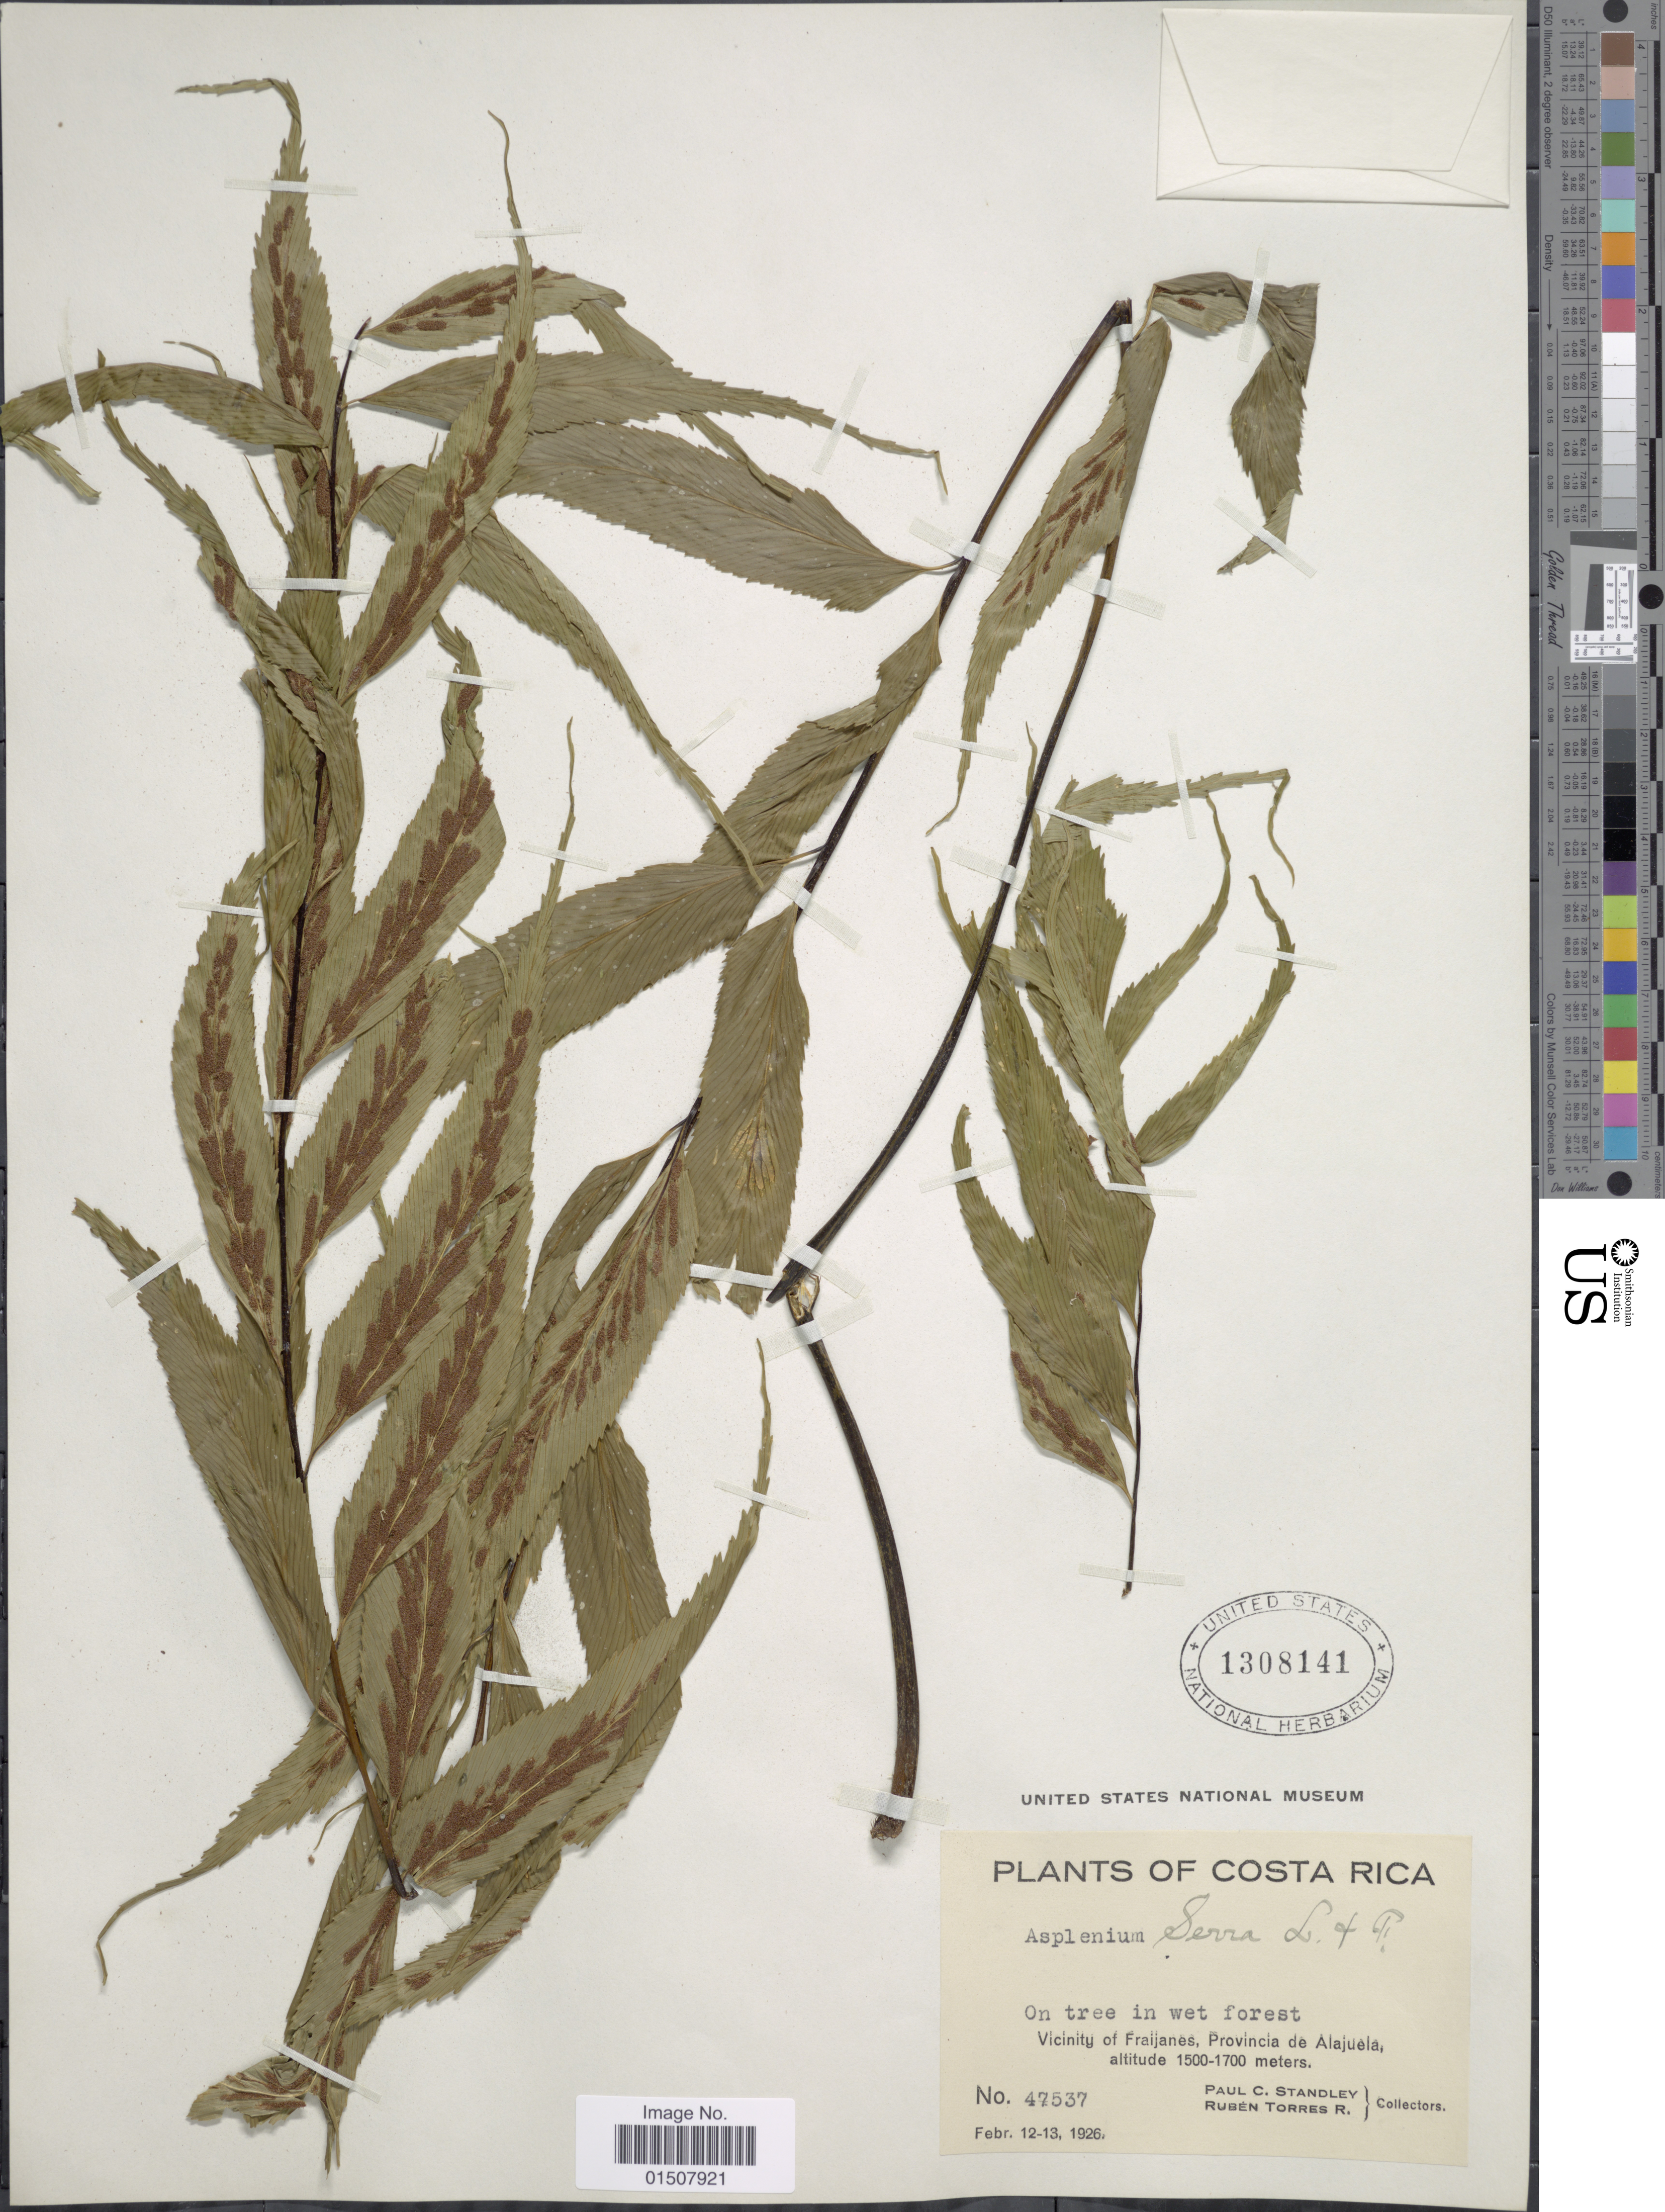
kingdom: Plantae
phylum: Tracheophyta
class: Polypodiopsida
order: Polypodiales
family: Aspleniaceae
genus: Asplenium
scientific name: Asplenium serra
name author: Langsd. & Fisch.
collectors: P. C. Standley & R. Torres Rojas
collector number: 47537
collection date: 1926-02-12/1926-02-13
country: Costa Rica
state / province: Alajuela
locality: Vicinity of Fraijanes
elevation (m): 1500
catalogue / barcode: US 1308141